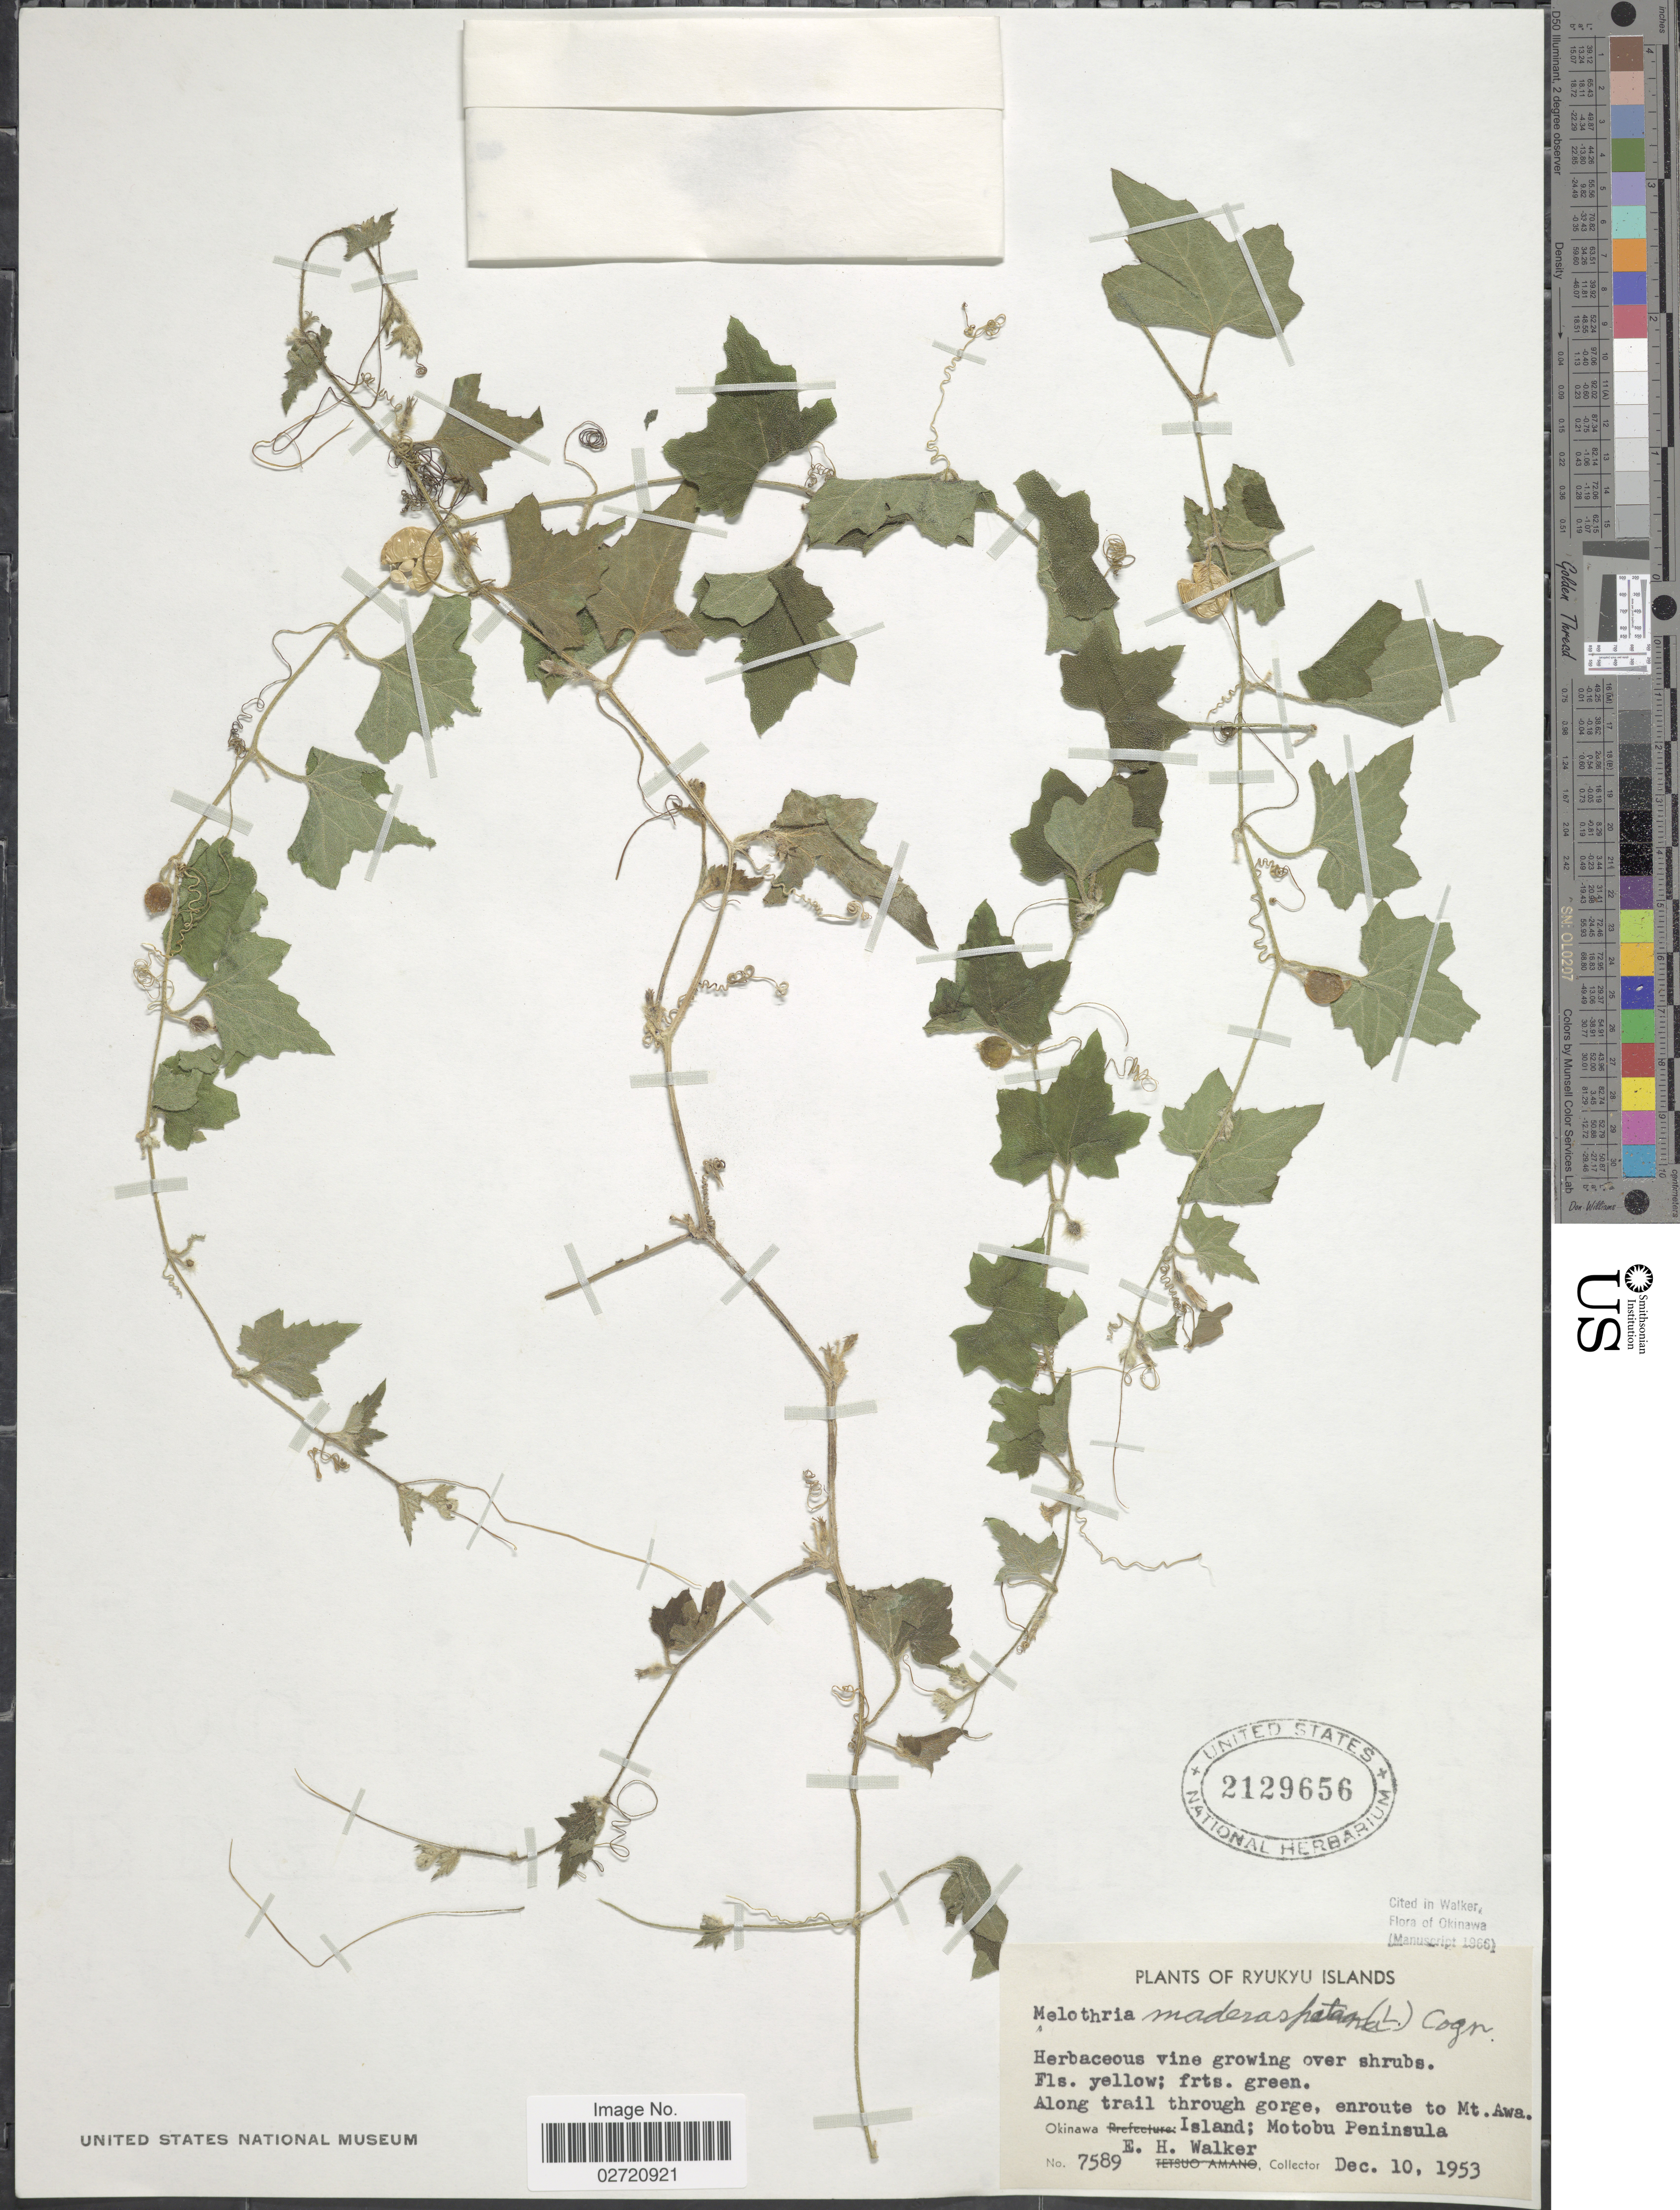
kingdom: Plantae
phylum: Tracheophyta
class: Magnoliopsida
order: Cucurbitales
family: Cucurbitaceae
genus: Cucumis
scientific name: Cucumis maderaspatanus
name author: L.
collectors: E. H. Walker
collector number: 7589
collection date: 1953-12-10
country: Japan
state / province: Okinawa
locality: Ryukyu Islands, enroute to Mt. Awa, Motobu Peninsula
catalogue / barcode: US 212956